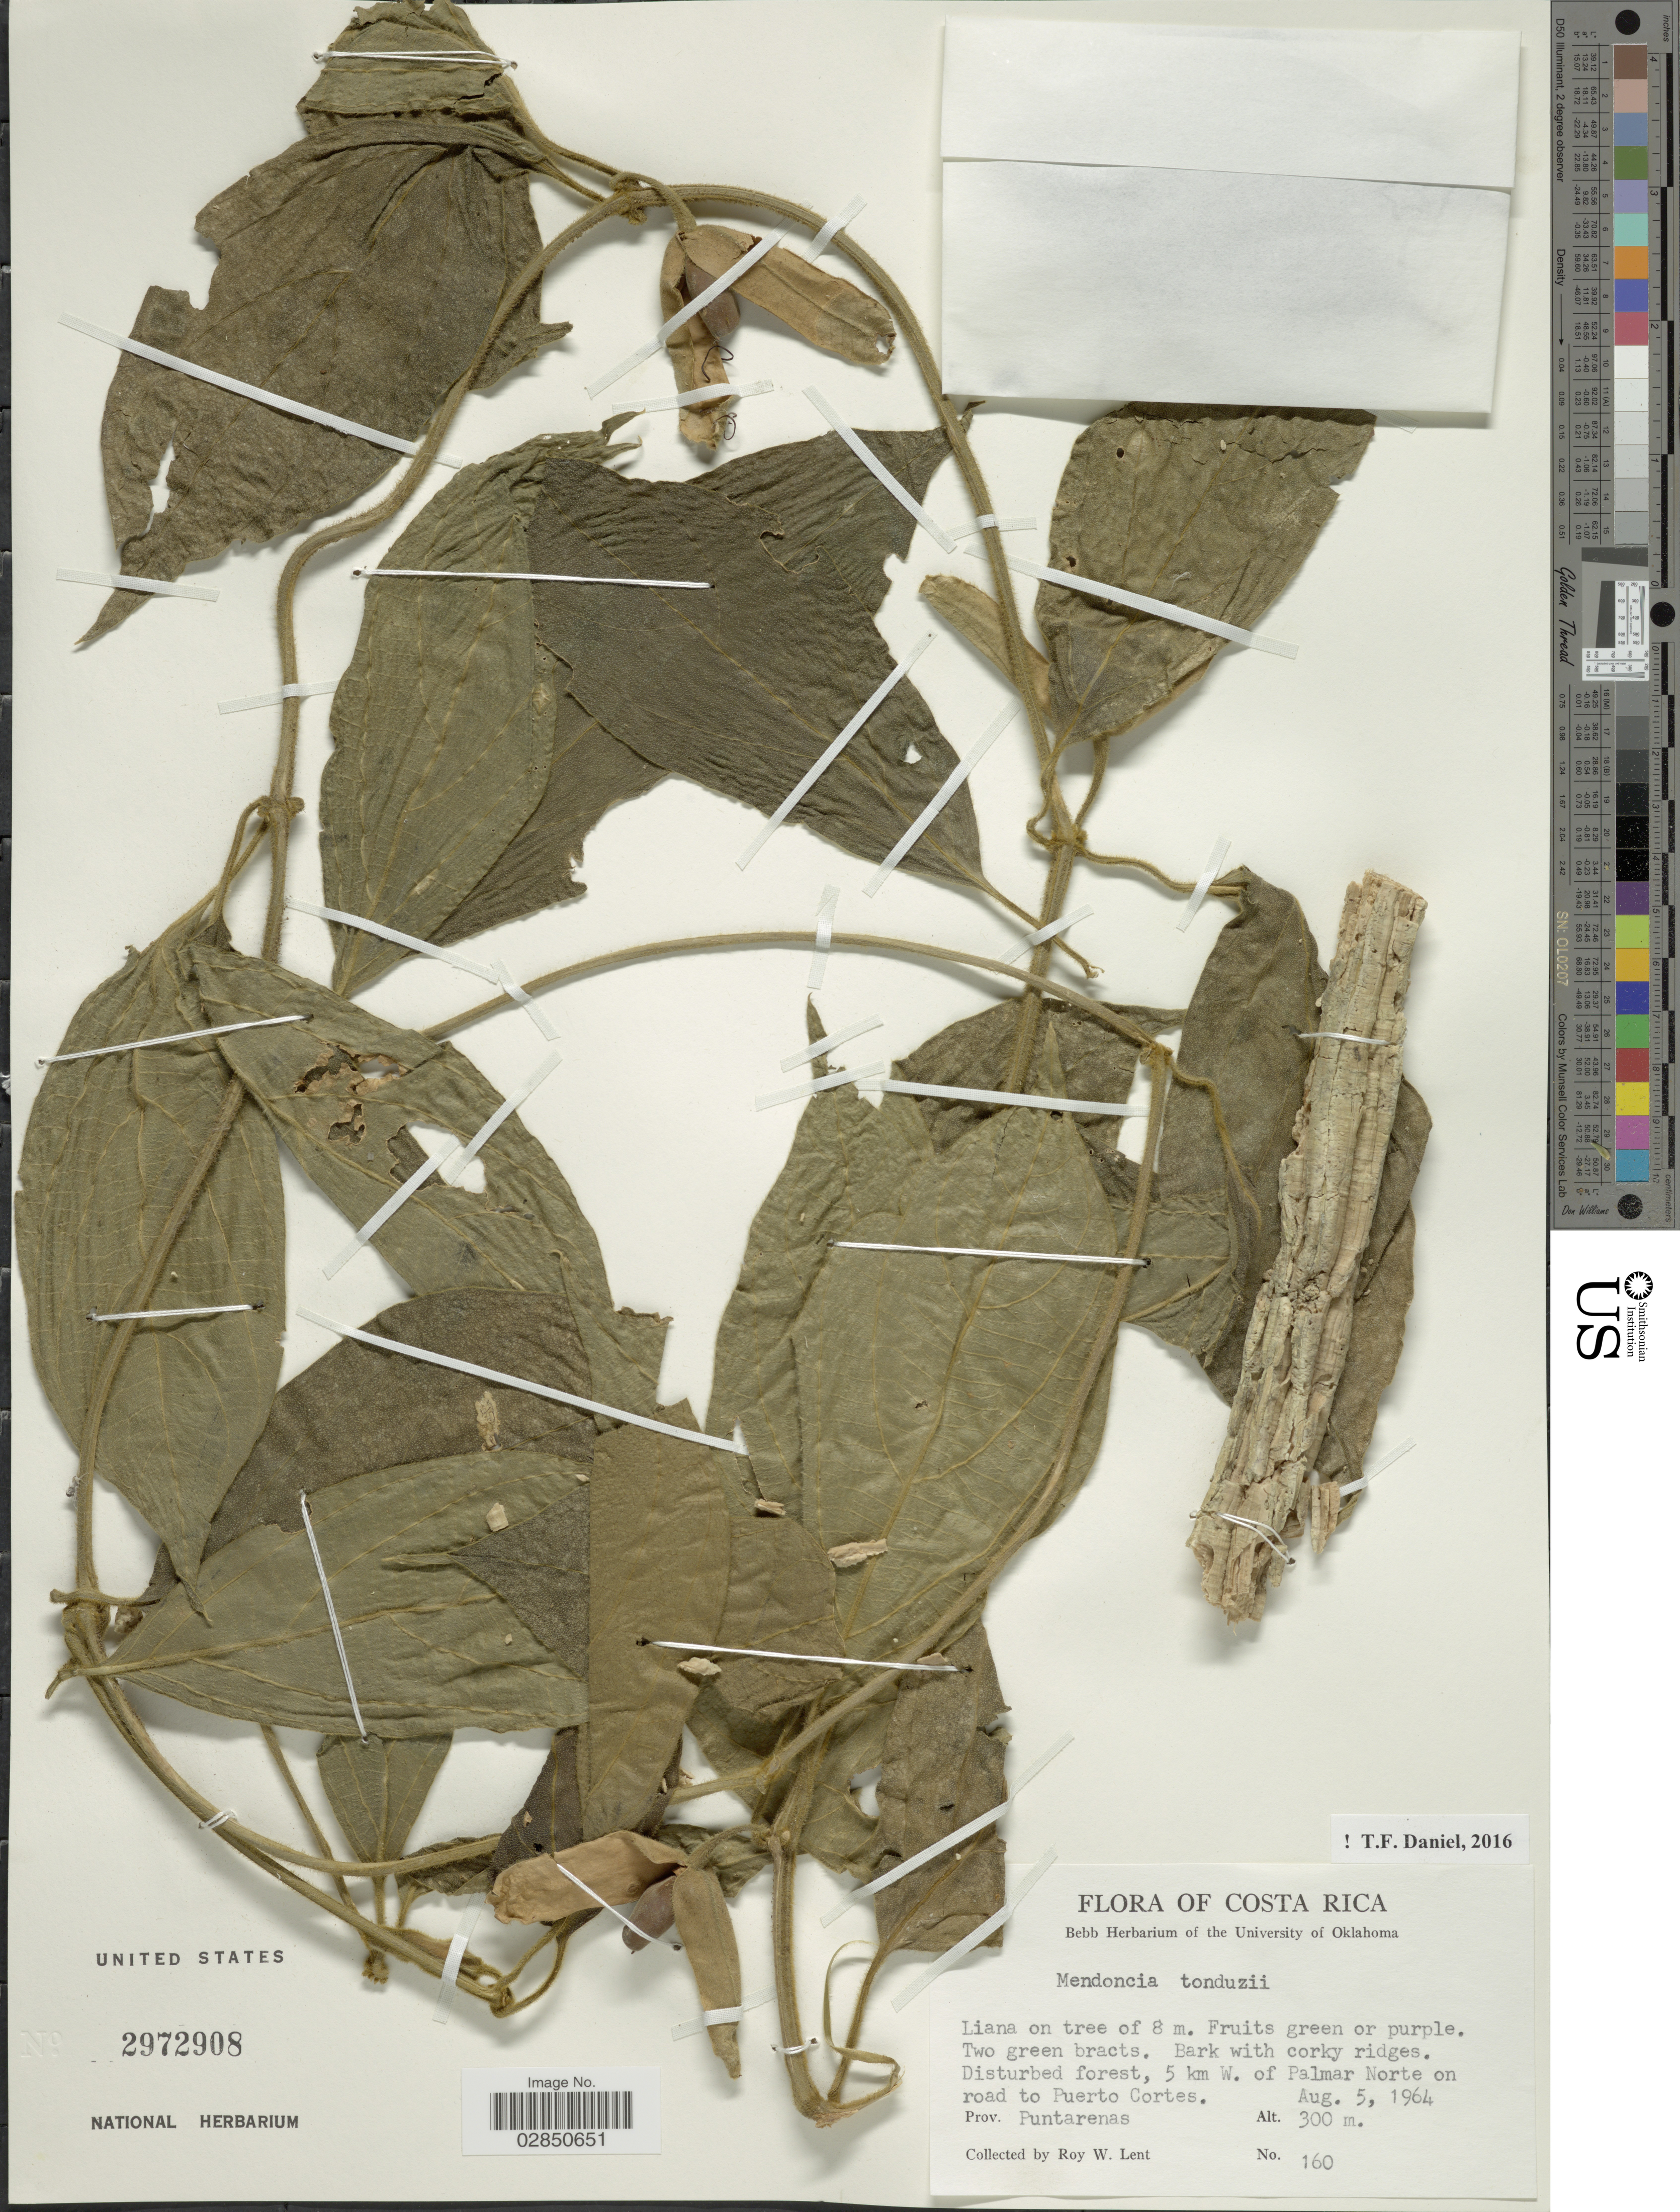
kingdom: Plantae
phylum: Tracheophyta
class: Magnoliopsida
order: Lamiales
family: Acanthaceae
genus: Mendoncia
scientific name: Mendoncia tonduzii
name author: Turrill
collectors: R. W. Lent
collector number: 160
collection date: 1964-08-05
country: Costa Rica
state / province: Puntarenas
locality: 5 km W. of Palmar Norte on road to Puerto Cortes, Prov. Puntarenas.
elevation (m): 300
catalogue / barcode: US 2972908